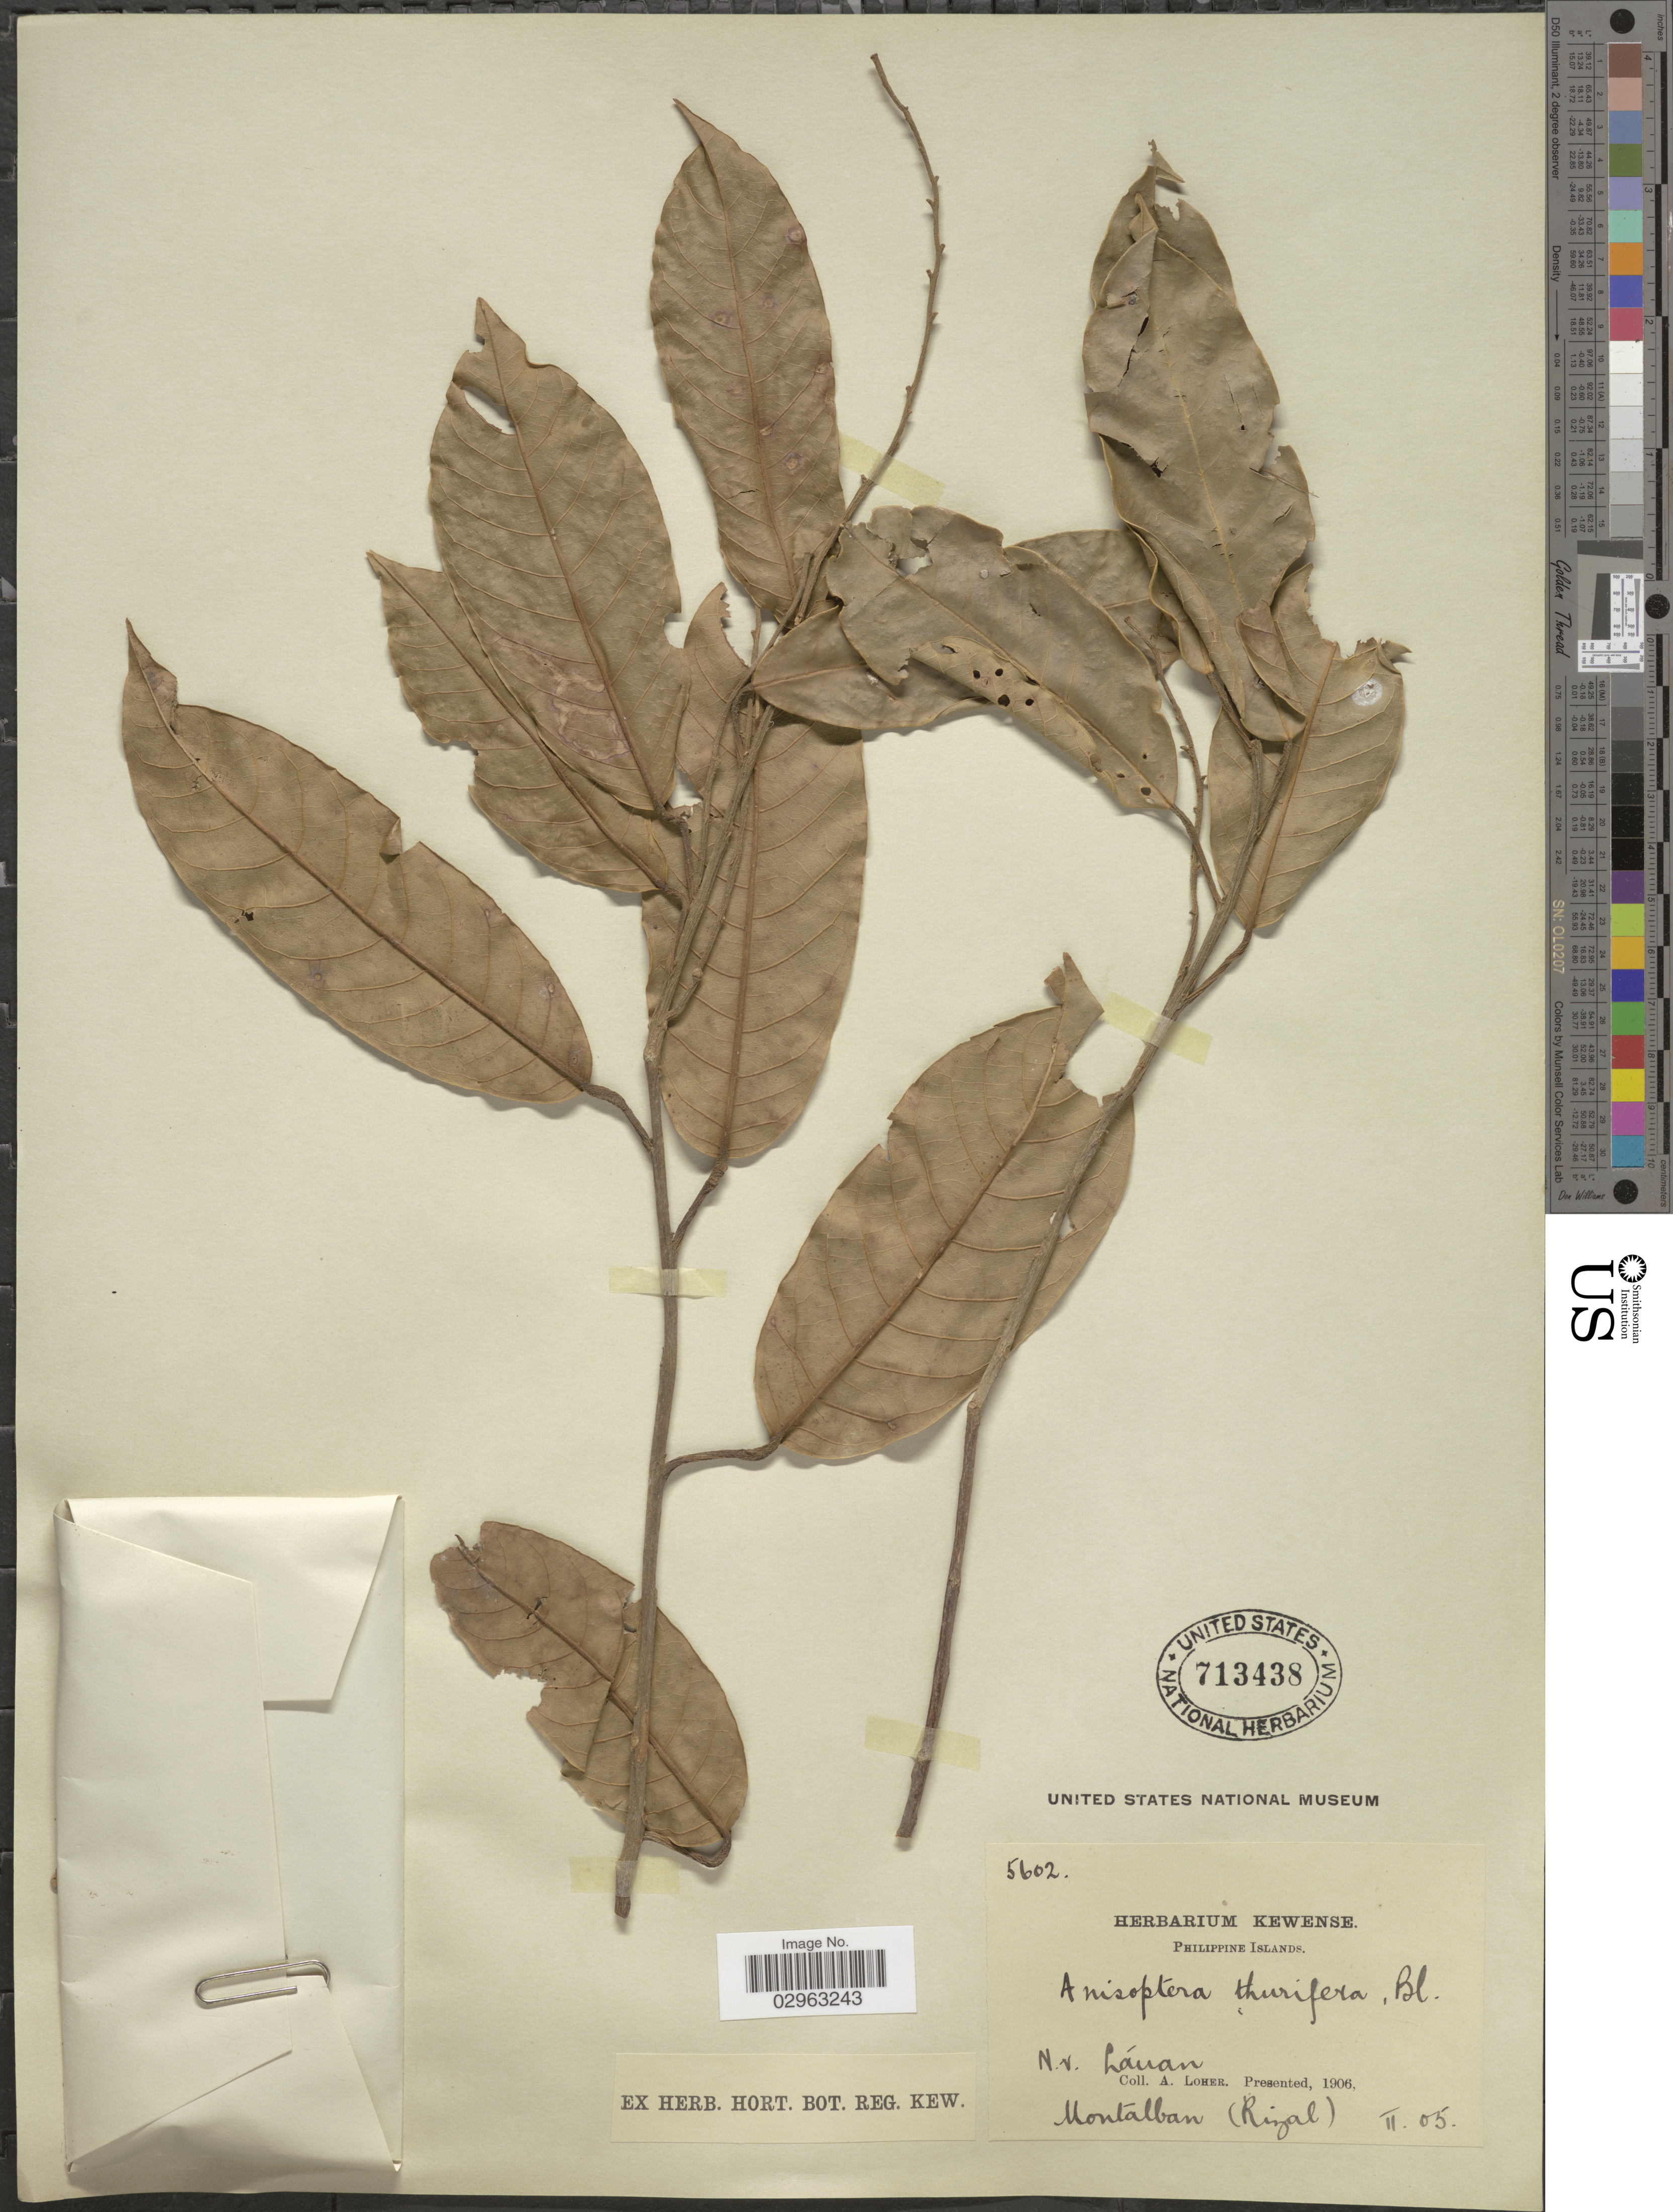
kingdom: Plantae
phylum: Tracheophyta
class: Magnoliopsida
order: Malvales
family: Dipterocarpaceae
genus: Anisoptera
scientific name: Anisoptera thurifera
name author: (Blanco) Blume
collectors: A. Loher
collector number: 5602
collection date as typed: Transcribed d/m/y: /2/5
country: Philippines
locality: Montalban (Rizal).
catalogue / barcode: US 713438